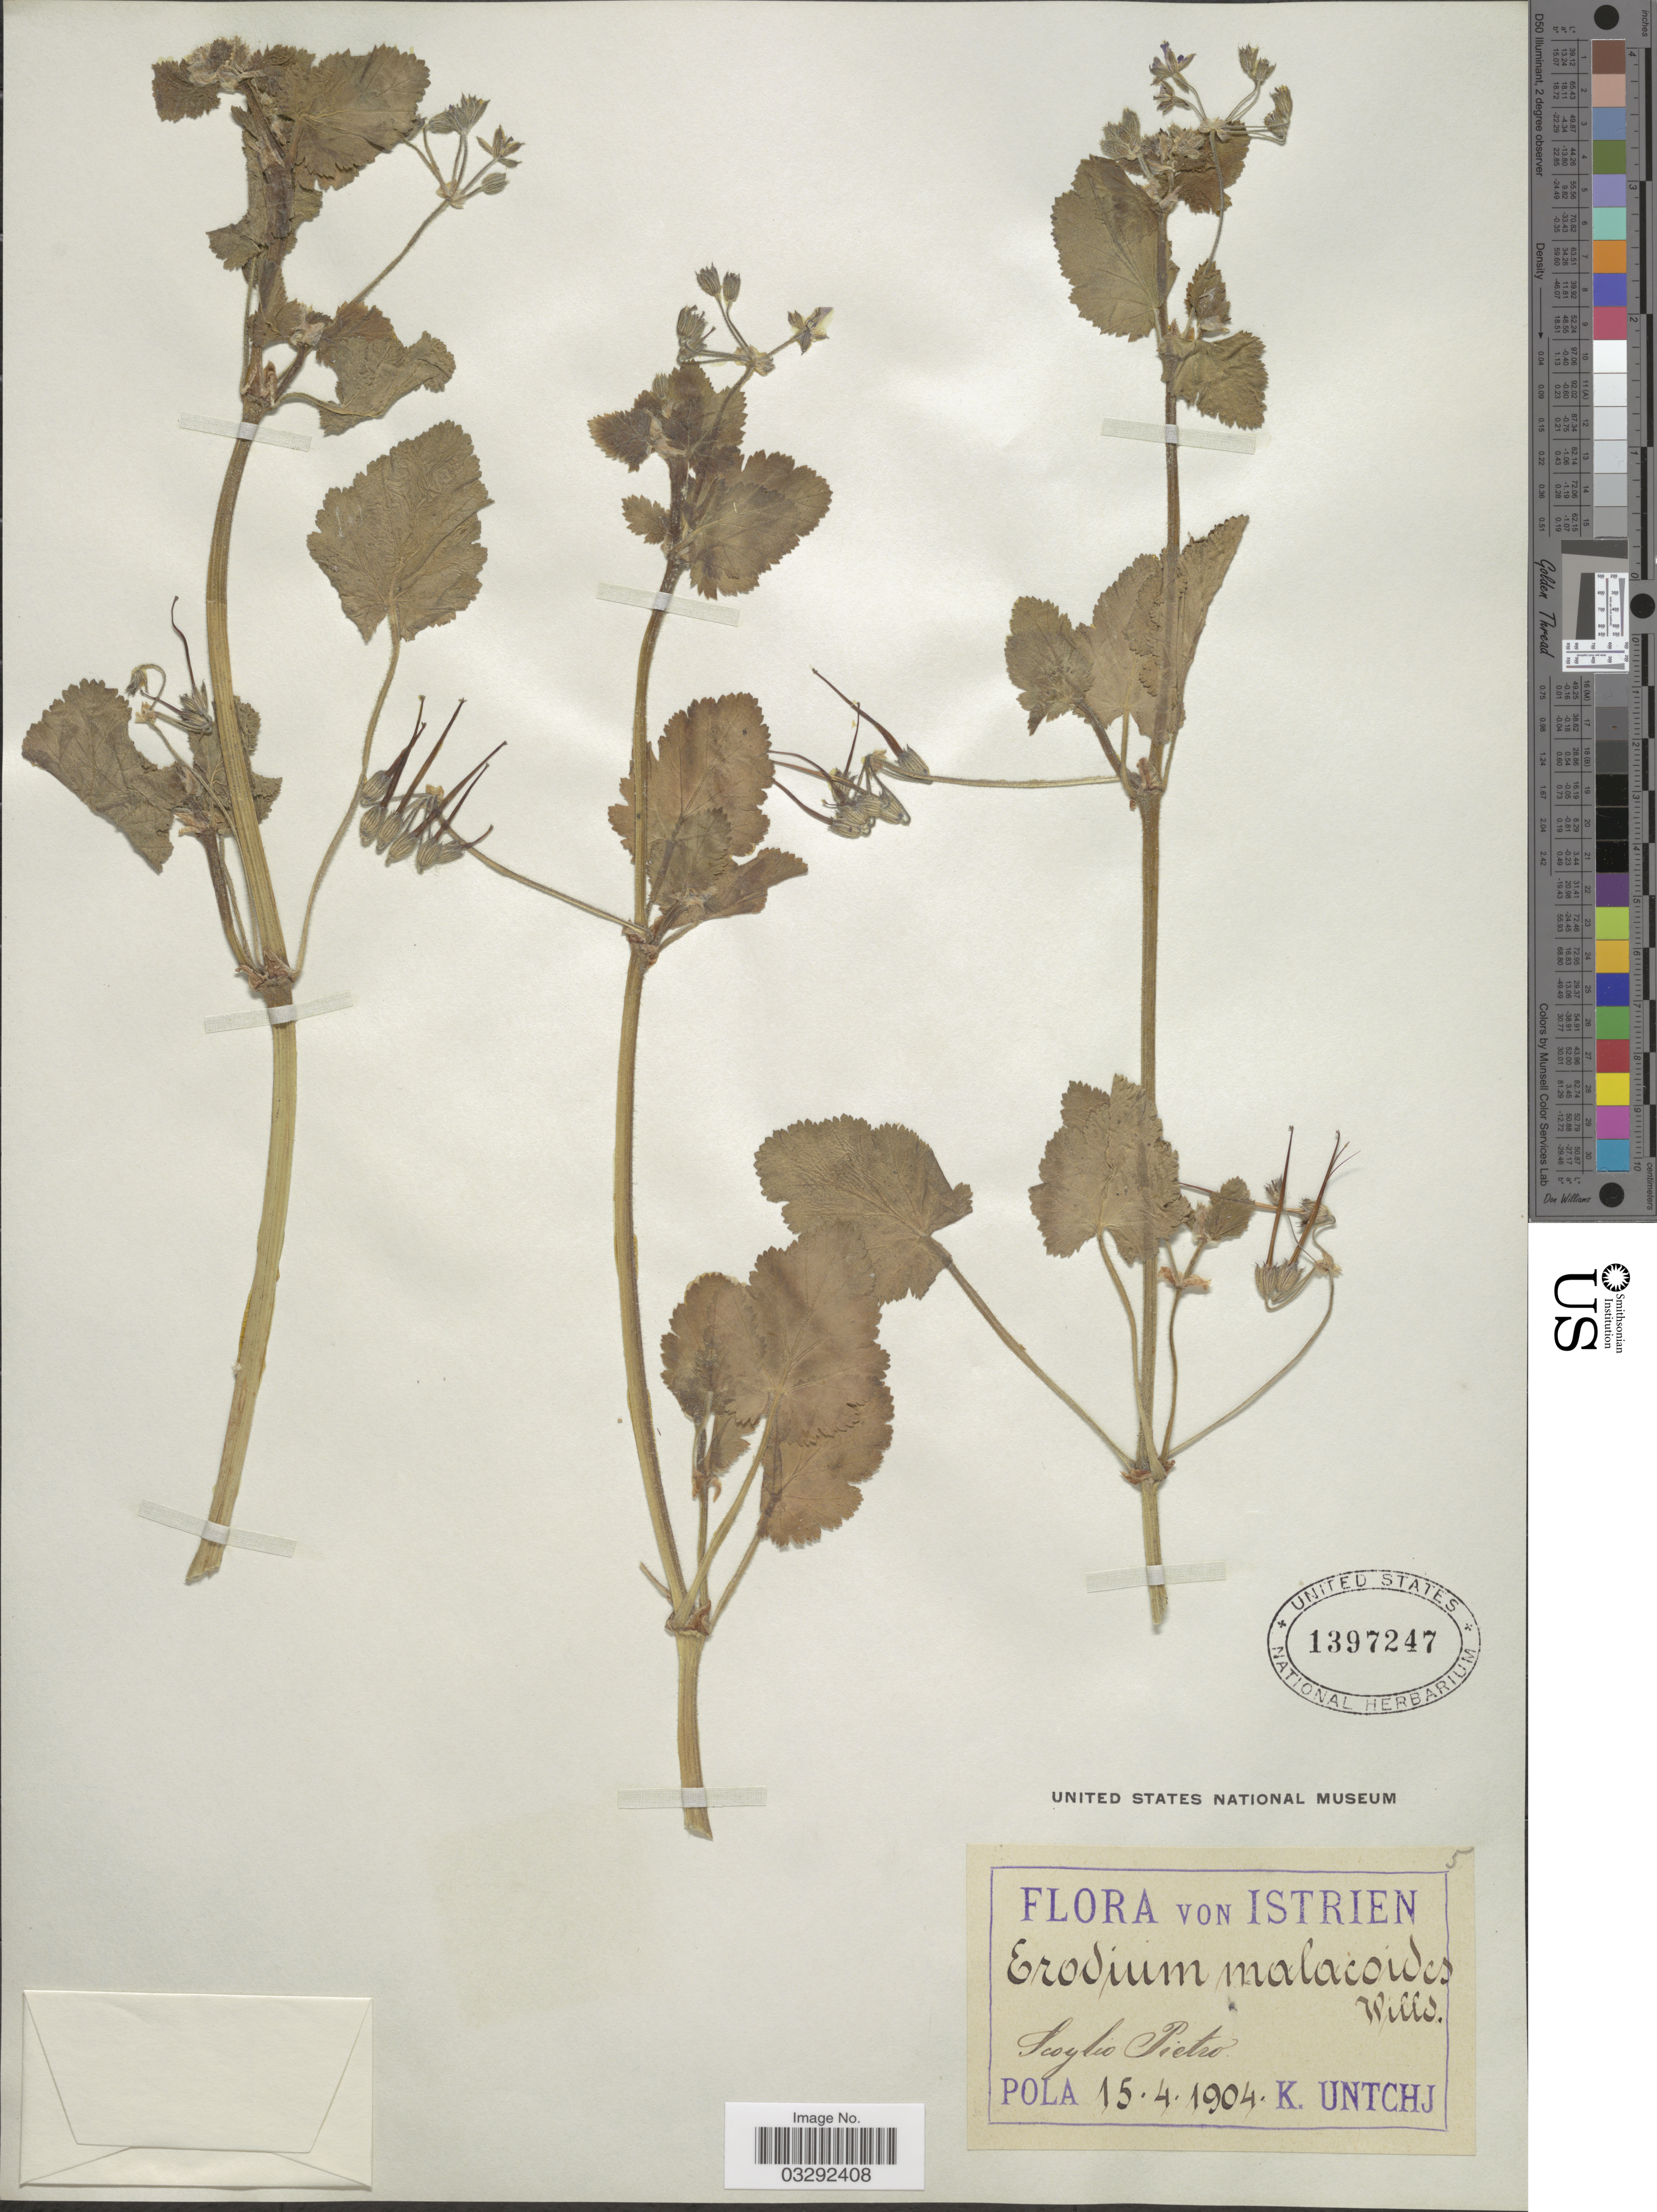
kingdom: Plantae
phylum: Tracheophyta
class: Magnoliopsida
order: Geraniales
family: Geraniaceae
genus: Erodium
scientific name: Erodium malacoides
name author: (L.) L'Hér.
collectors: K. Untchj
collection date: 1904-04-15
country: Croatia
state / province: Istria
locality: Istrien. Scoylio Pietro.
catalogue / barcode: US 1397247